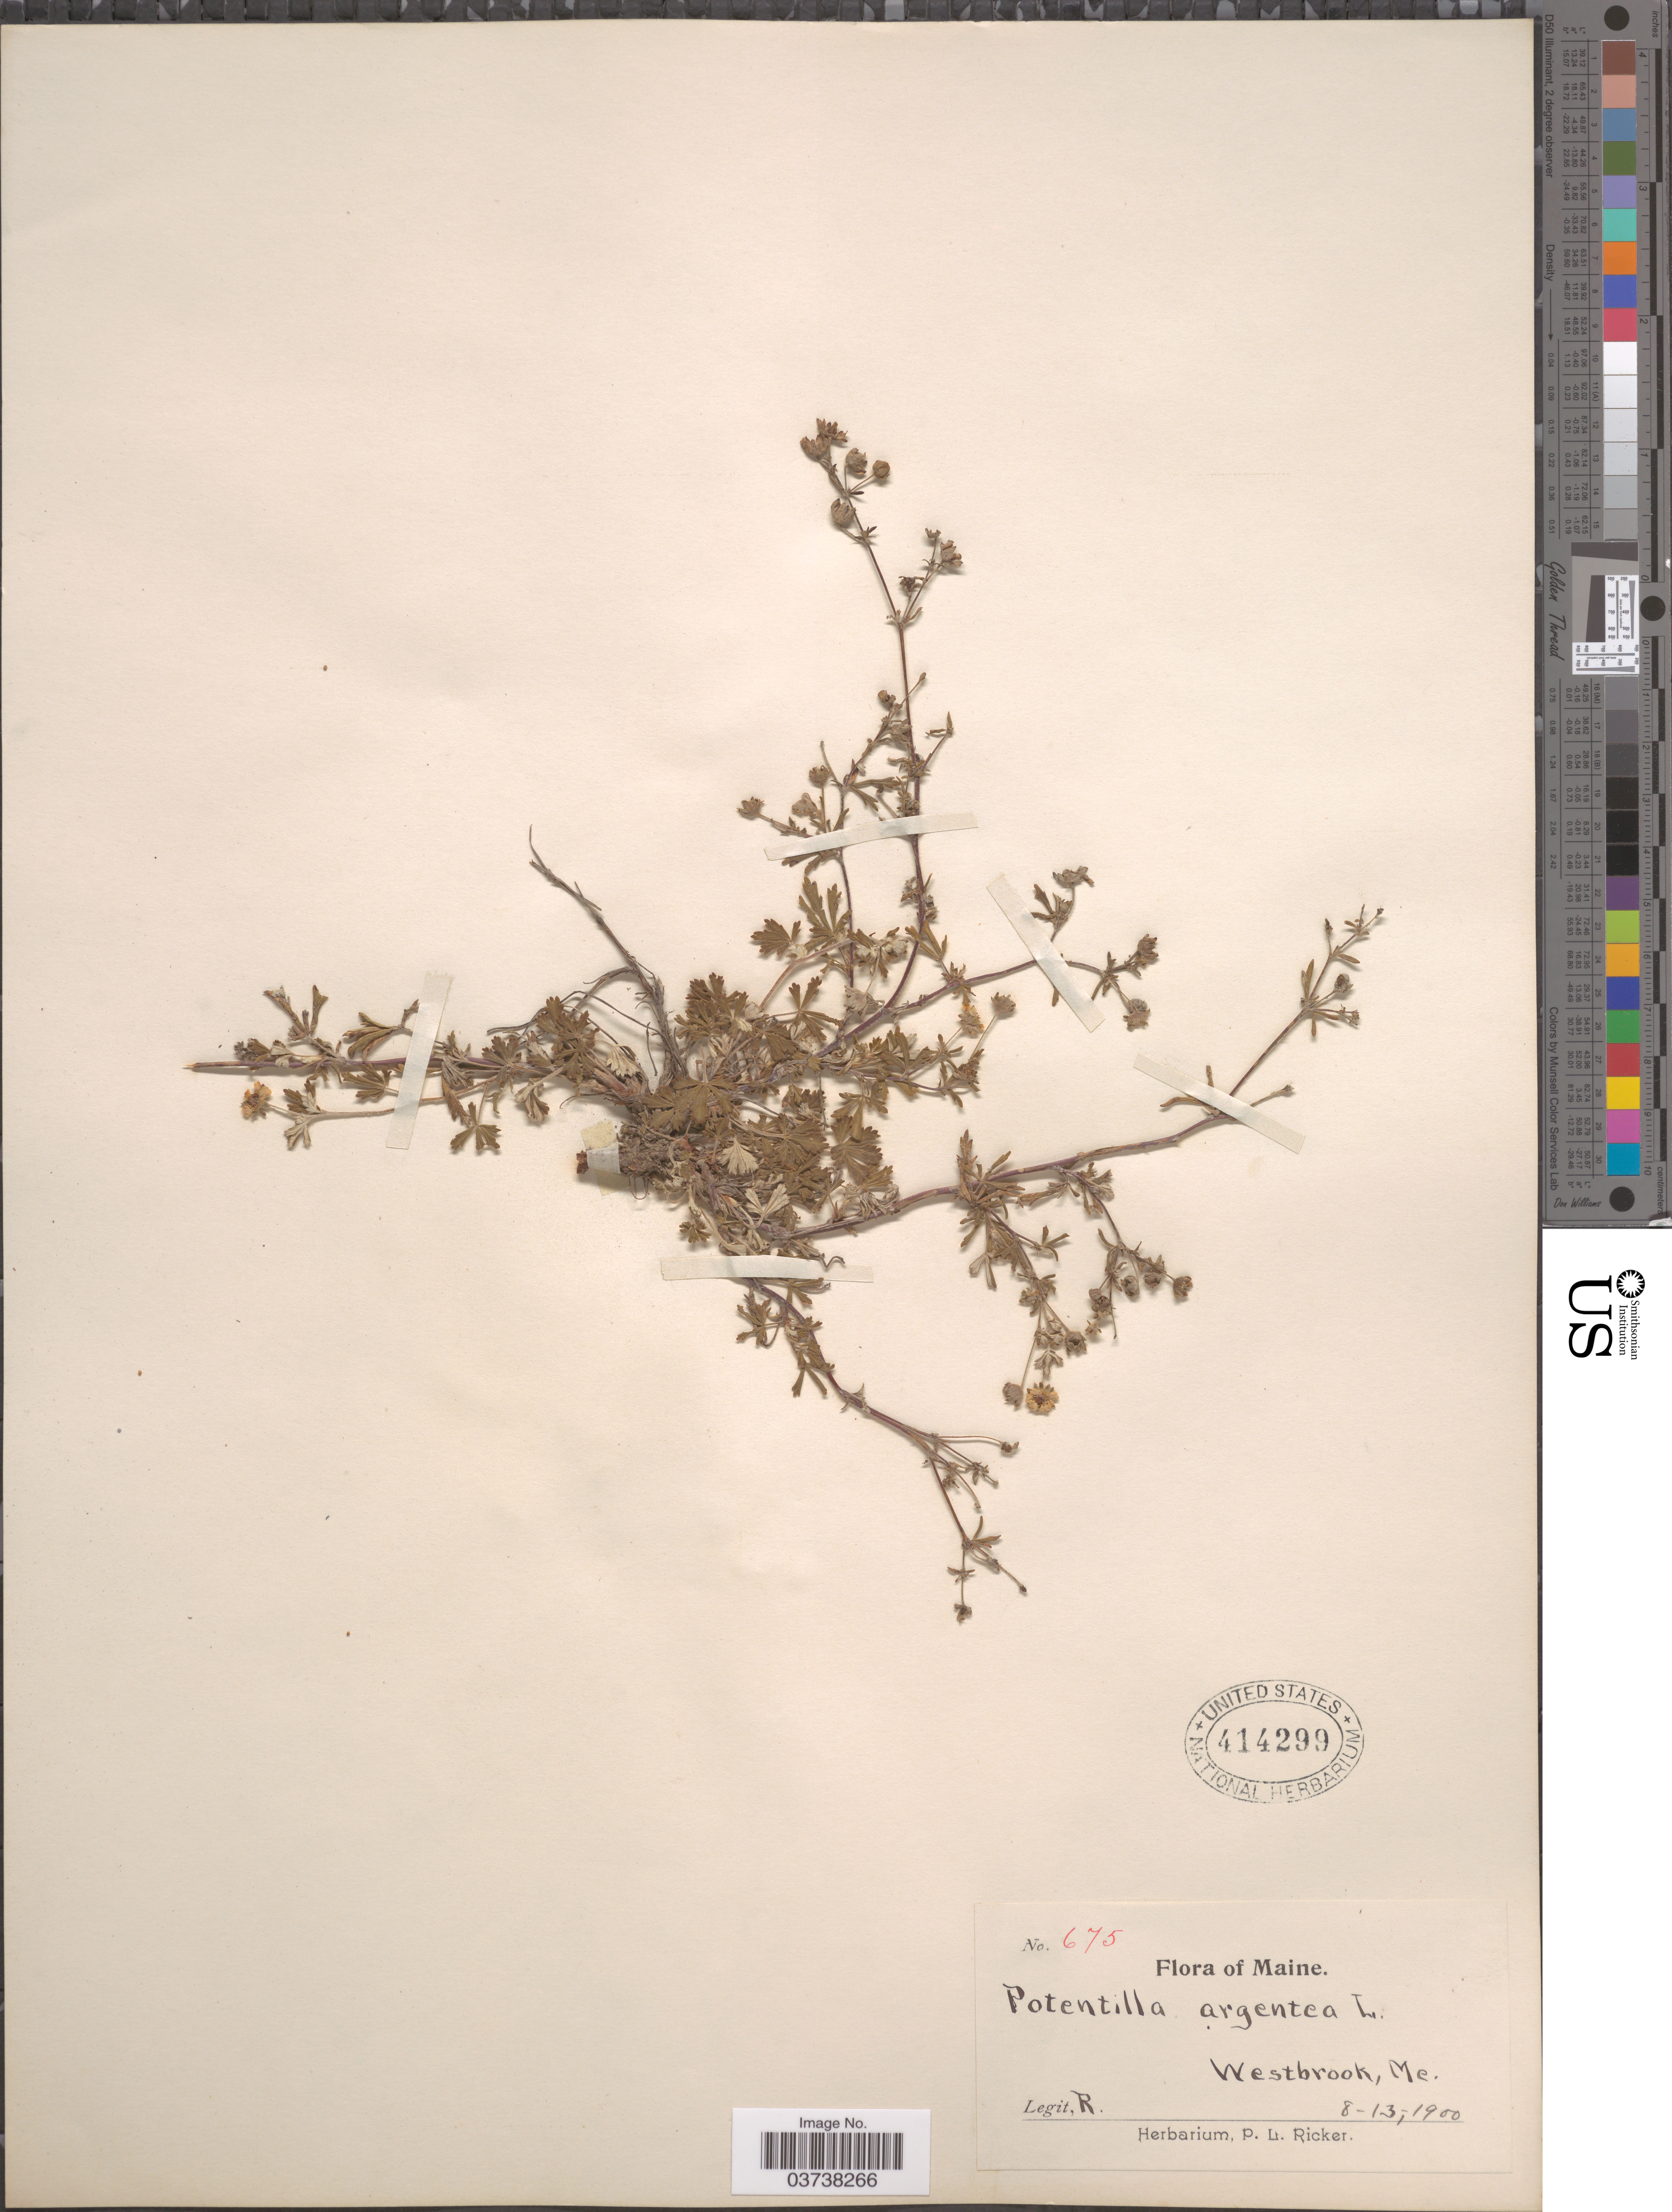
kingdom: Plantae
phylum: Tracheophyta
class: Magnoliopsida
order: Rosales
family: Rosaceae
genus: Potentilla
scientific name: Potentilla argentea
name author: L.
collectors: P. Ricker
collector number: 675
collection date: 1900-08-13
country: United States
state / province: Maine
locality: Westbrook.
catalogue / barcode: US 414299